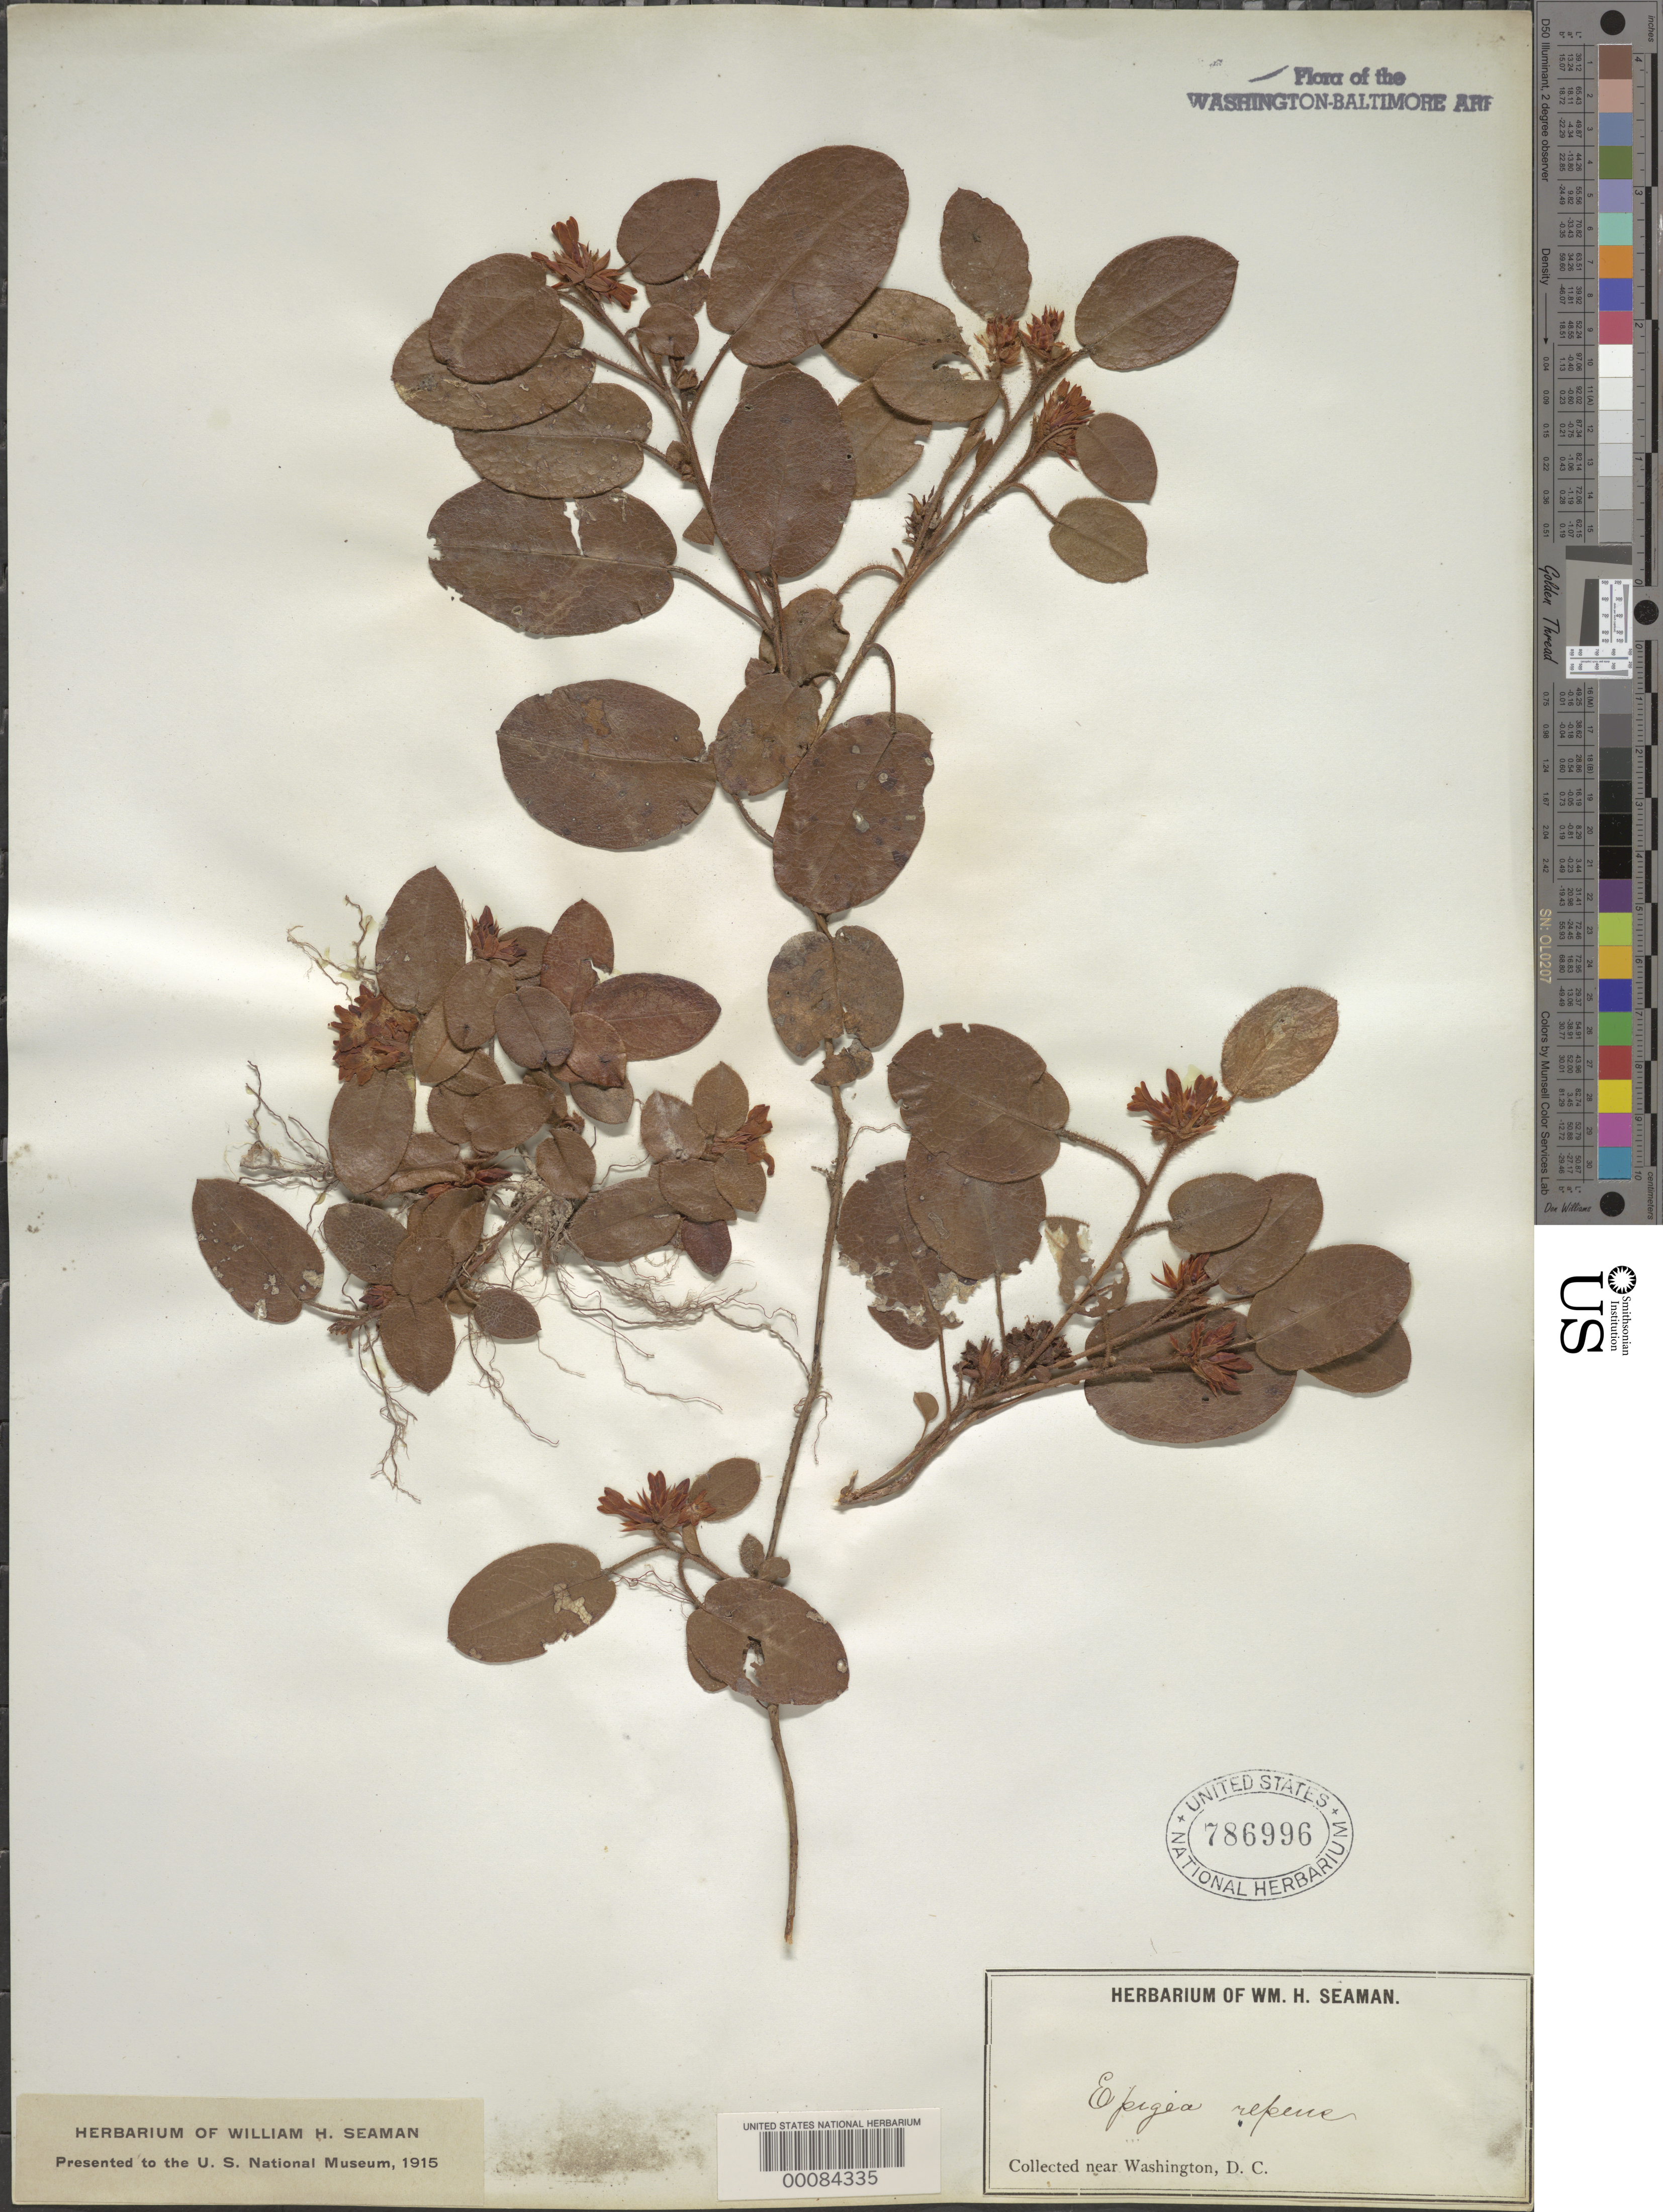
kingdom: Plantae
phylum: Tracheophyta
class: Magnoliopsida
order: Ericales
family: Ericaceae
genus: Epigaea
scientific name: Epigaea repens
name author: L.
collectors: W. Seaman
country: United States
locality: Near Washington DC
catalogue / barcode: US 786996